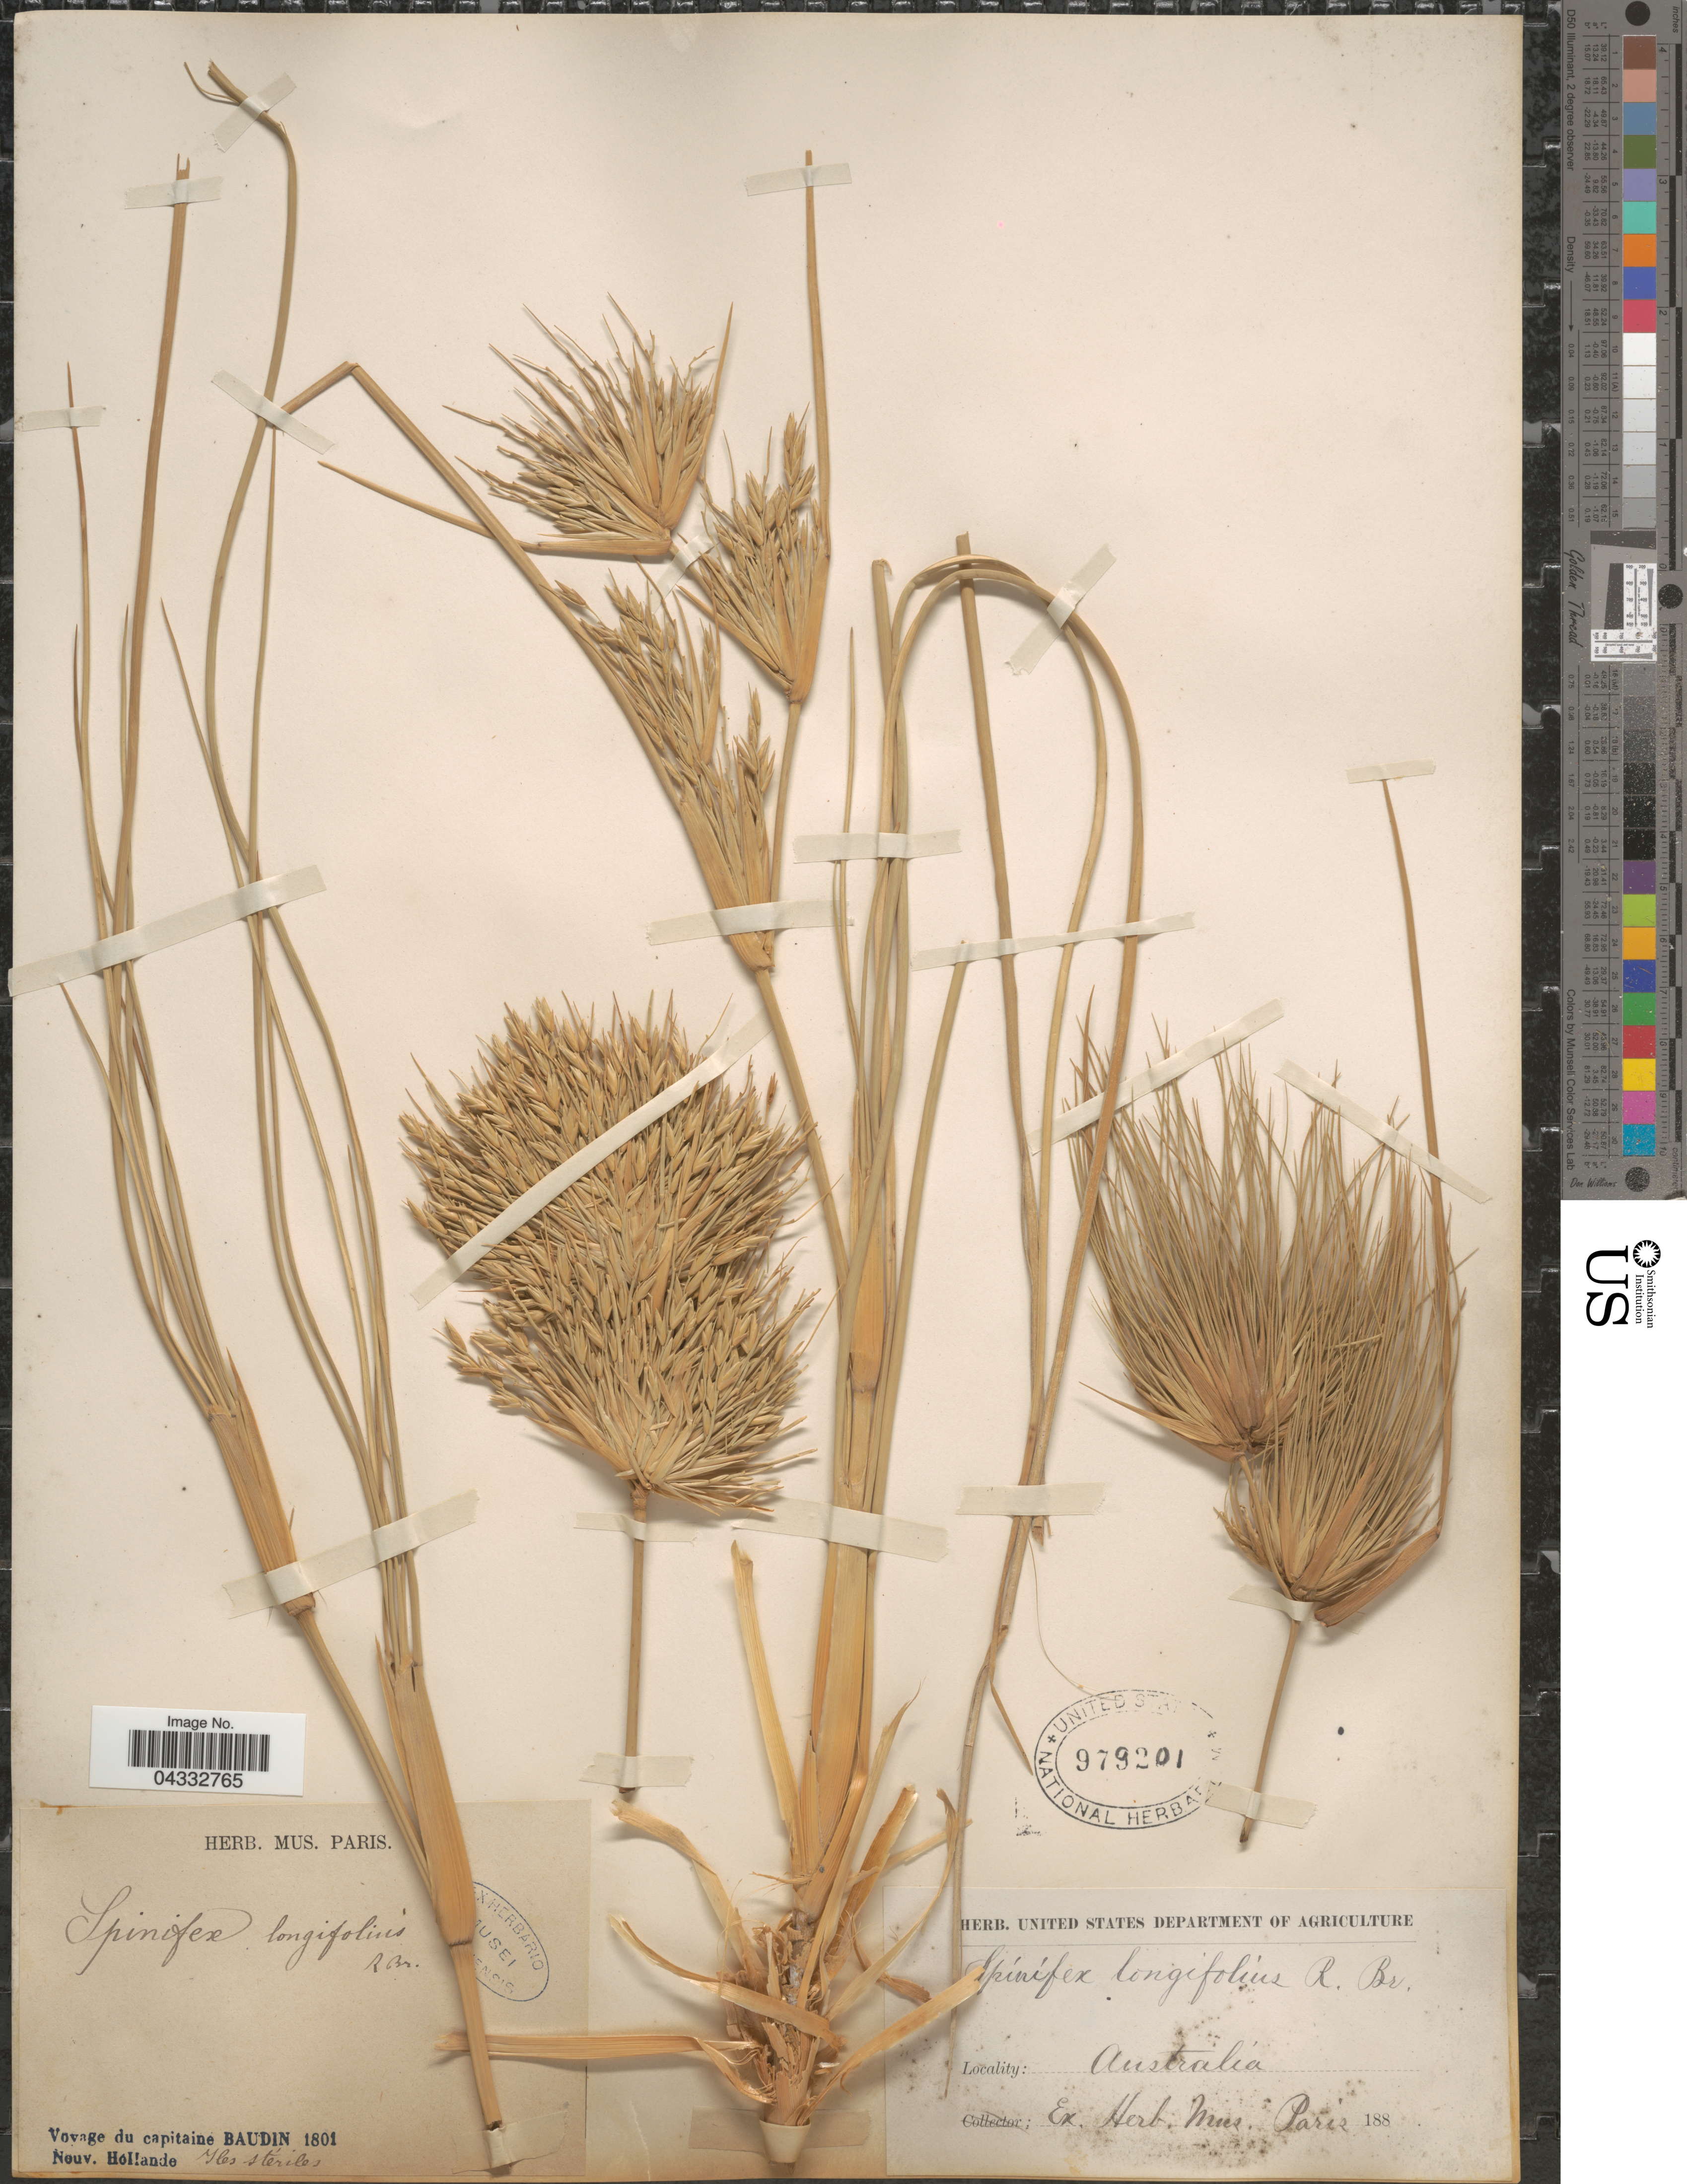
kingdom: Plantae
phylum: Tracheophyta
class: Liliopsida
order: Poales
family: Poaceae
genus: Spinifex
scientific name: Spinifex longifolius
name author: R. Br.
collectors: T. Baudin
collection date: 1801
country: Australia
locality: Voyage du capitaine Baudin 1801. [unsure placement] Nouv. Hollande. Iles stériles.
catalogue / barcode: US 979201